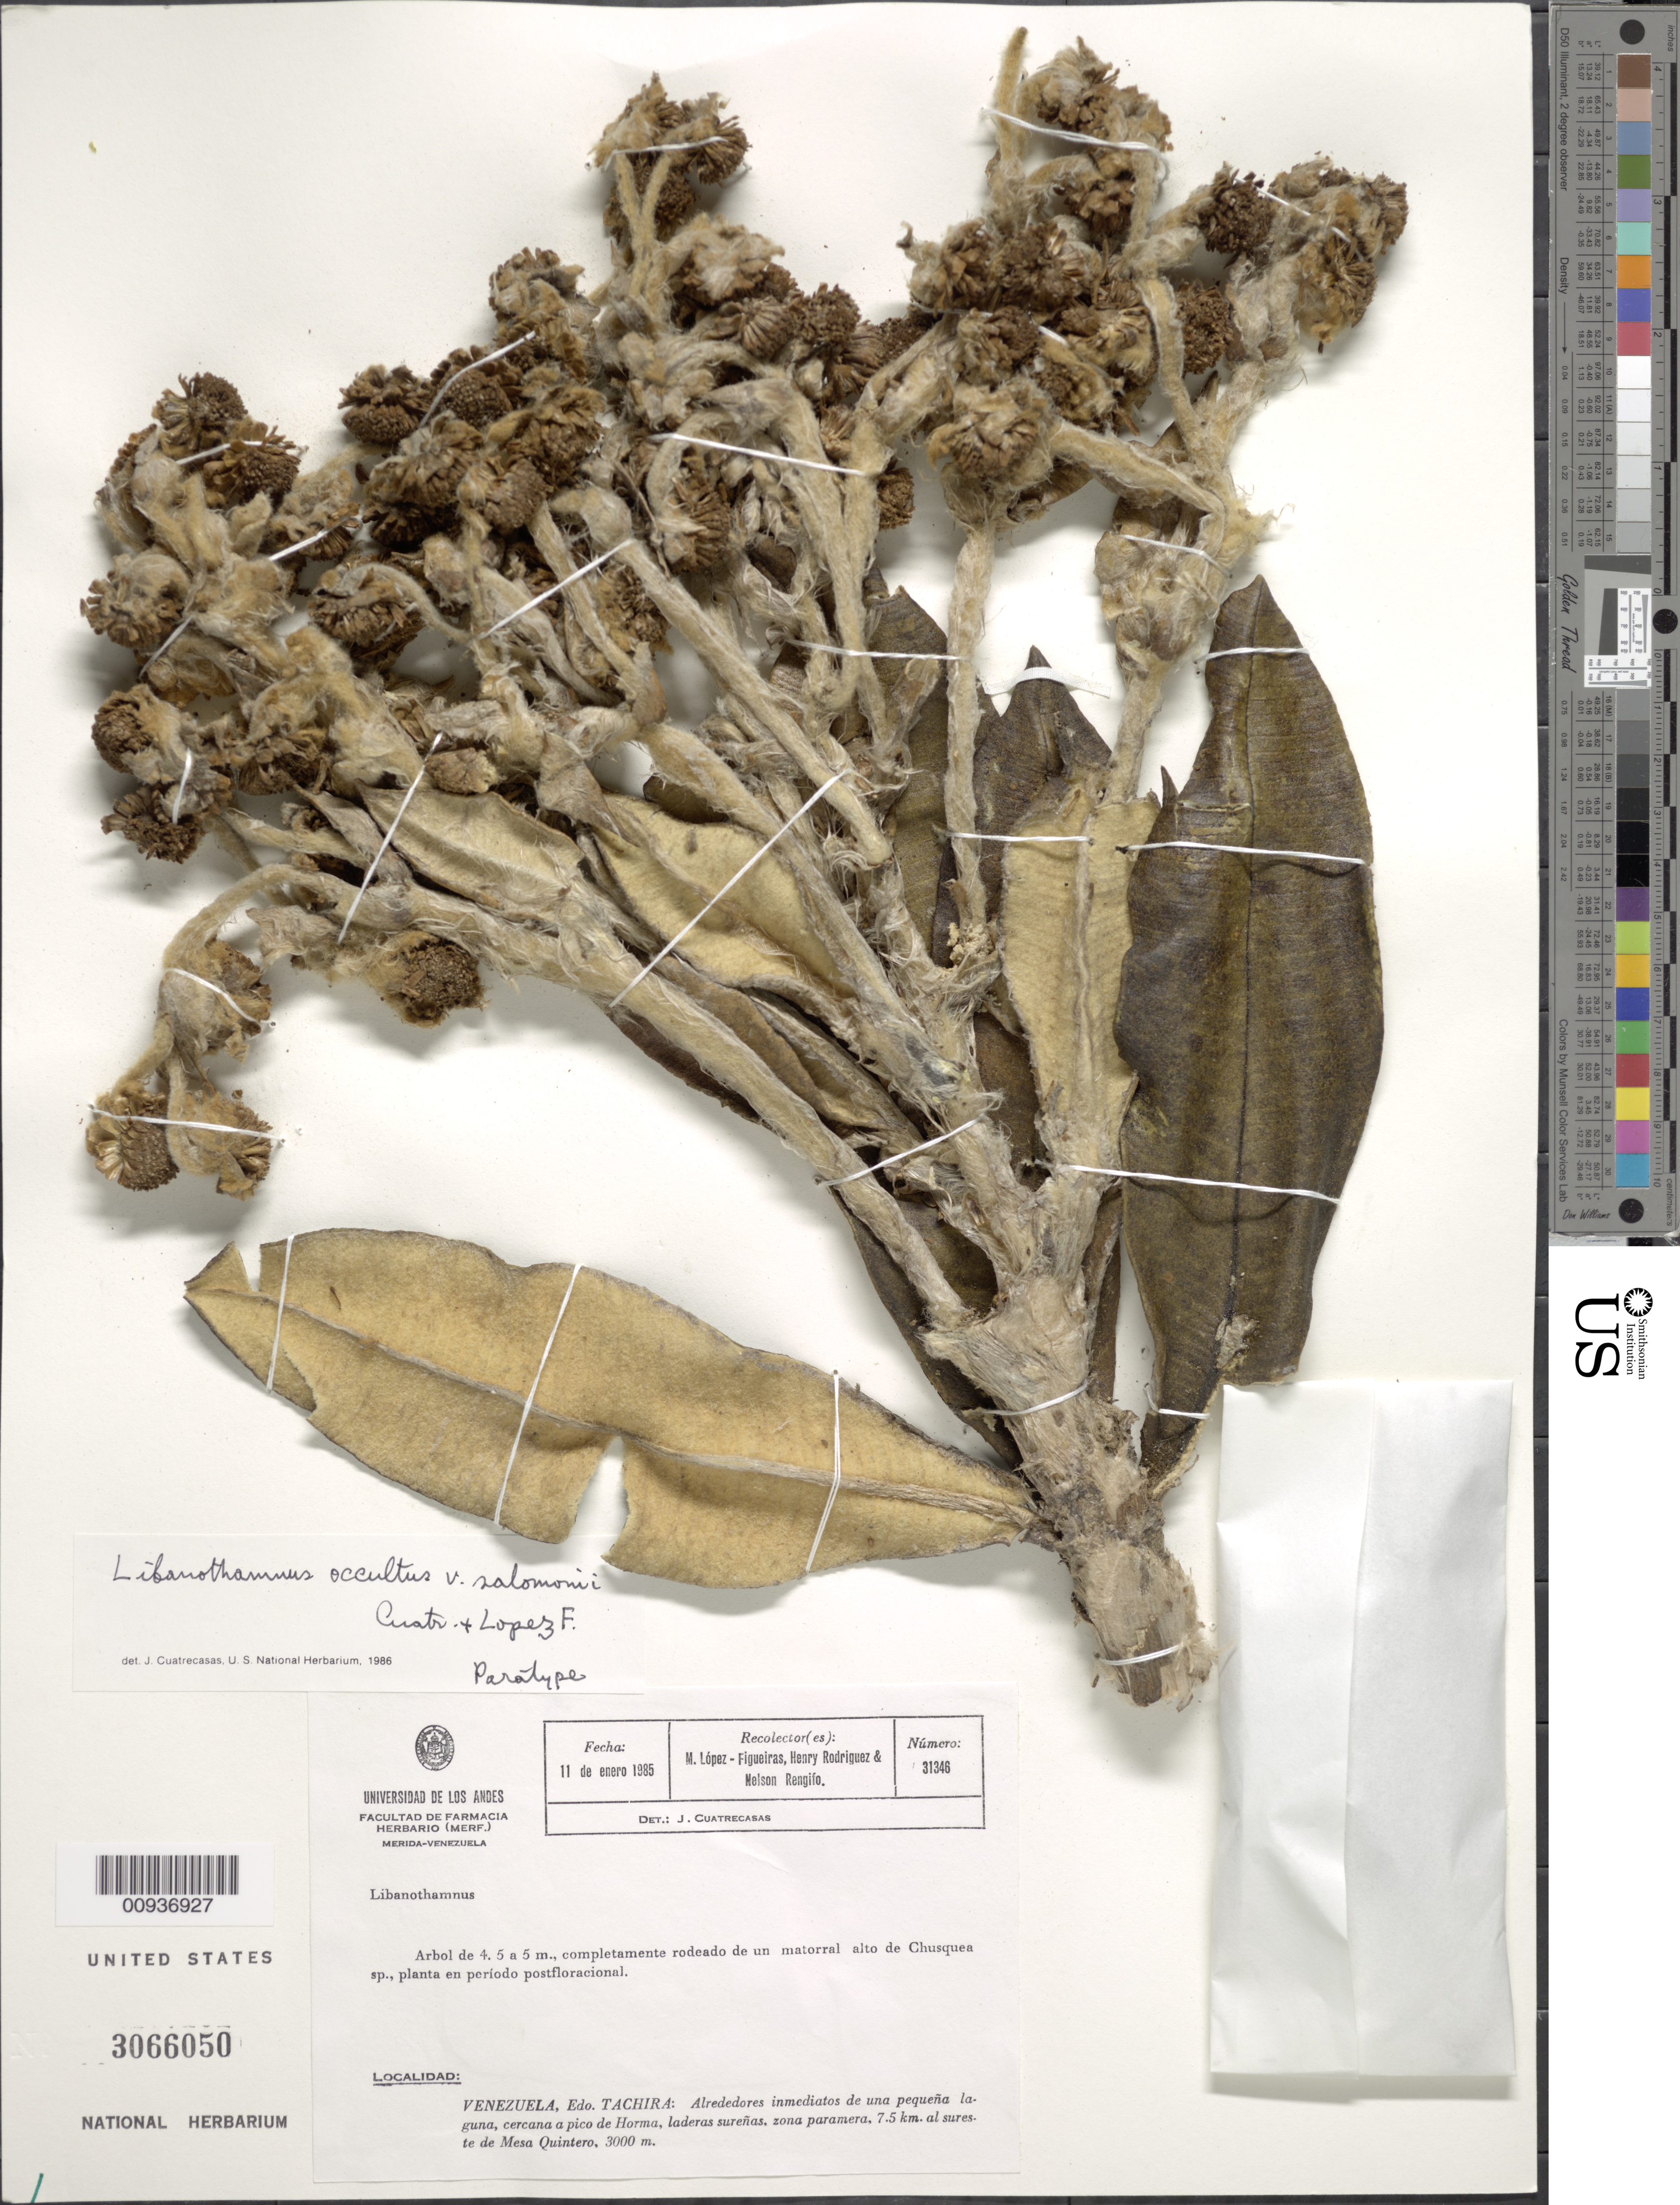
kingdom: Plantae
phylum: Tracheophyta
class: Magnoliopsida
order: Asterales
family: Asteraceae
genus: Libanothamnus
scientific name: Libanothamnus occultus subsp. occultus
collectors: M. López Figueiras, H. A. Rodriguez & N. Rengifo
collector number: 31346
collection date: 1985-01-11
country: Venezuela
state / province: Tachira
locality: Alrededores immediatos de una pequena laguna, cercana a pico de Horm, laderas surenas, zona paramera, 7.5 km al sureste de Mesa Quintero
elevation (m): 3000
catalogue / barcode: US 3066050